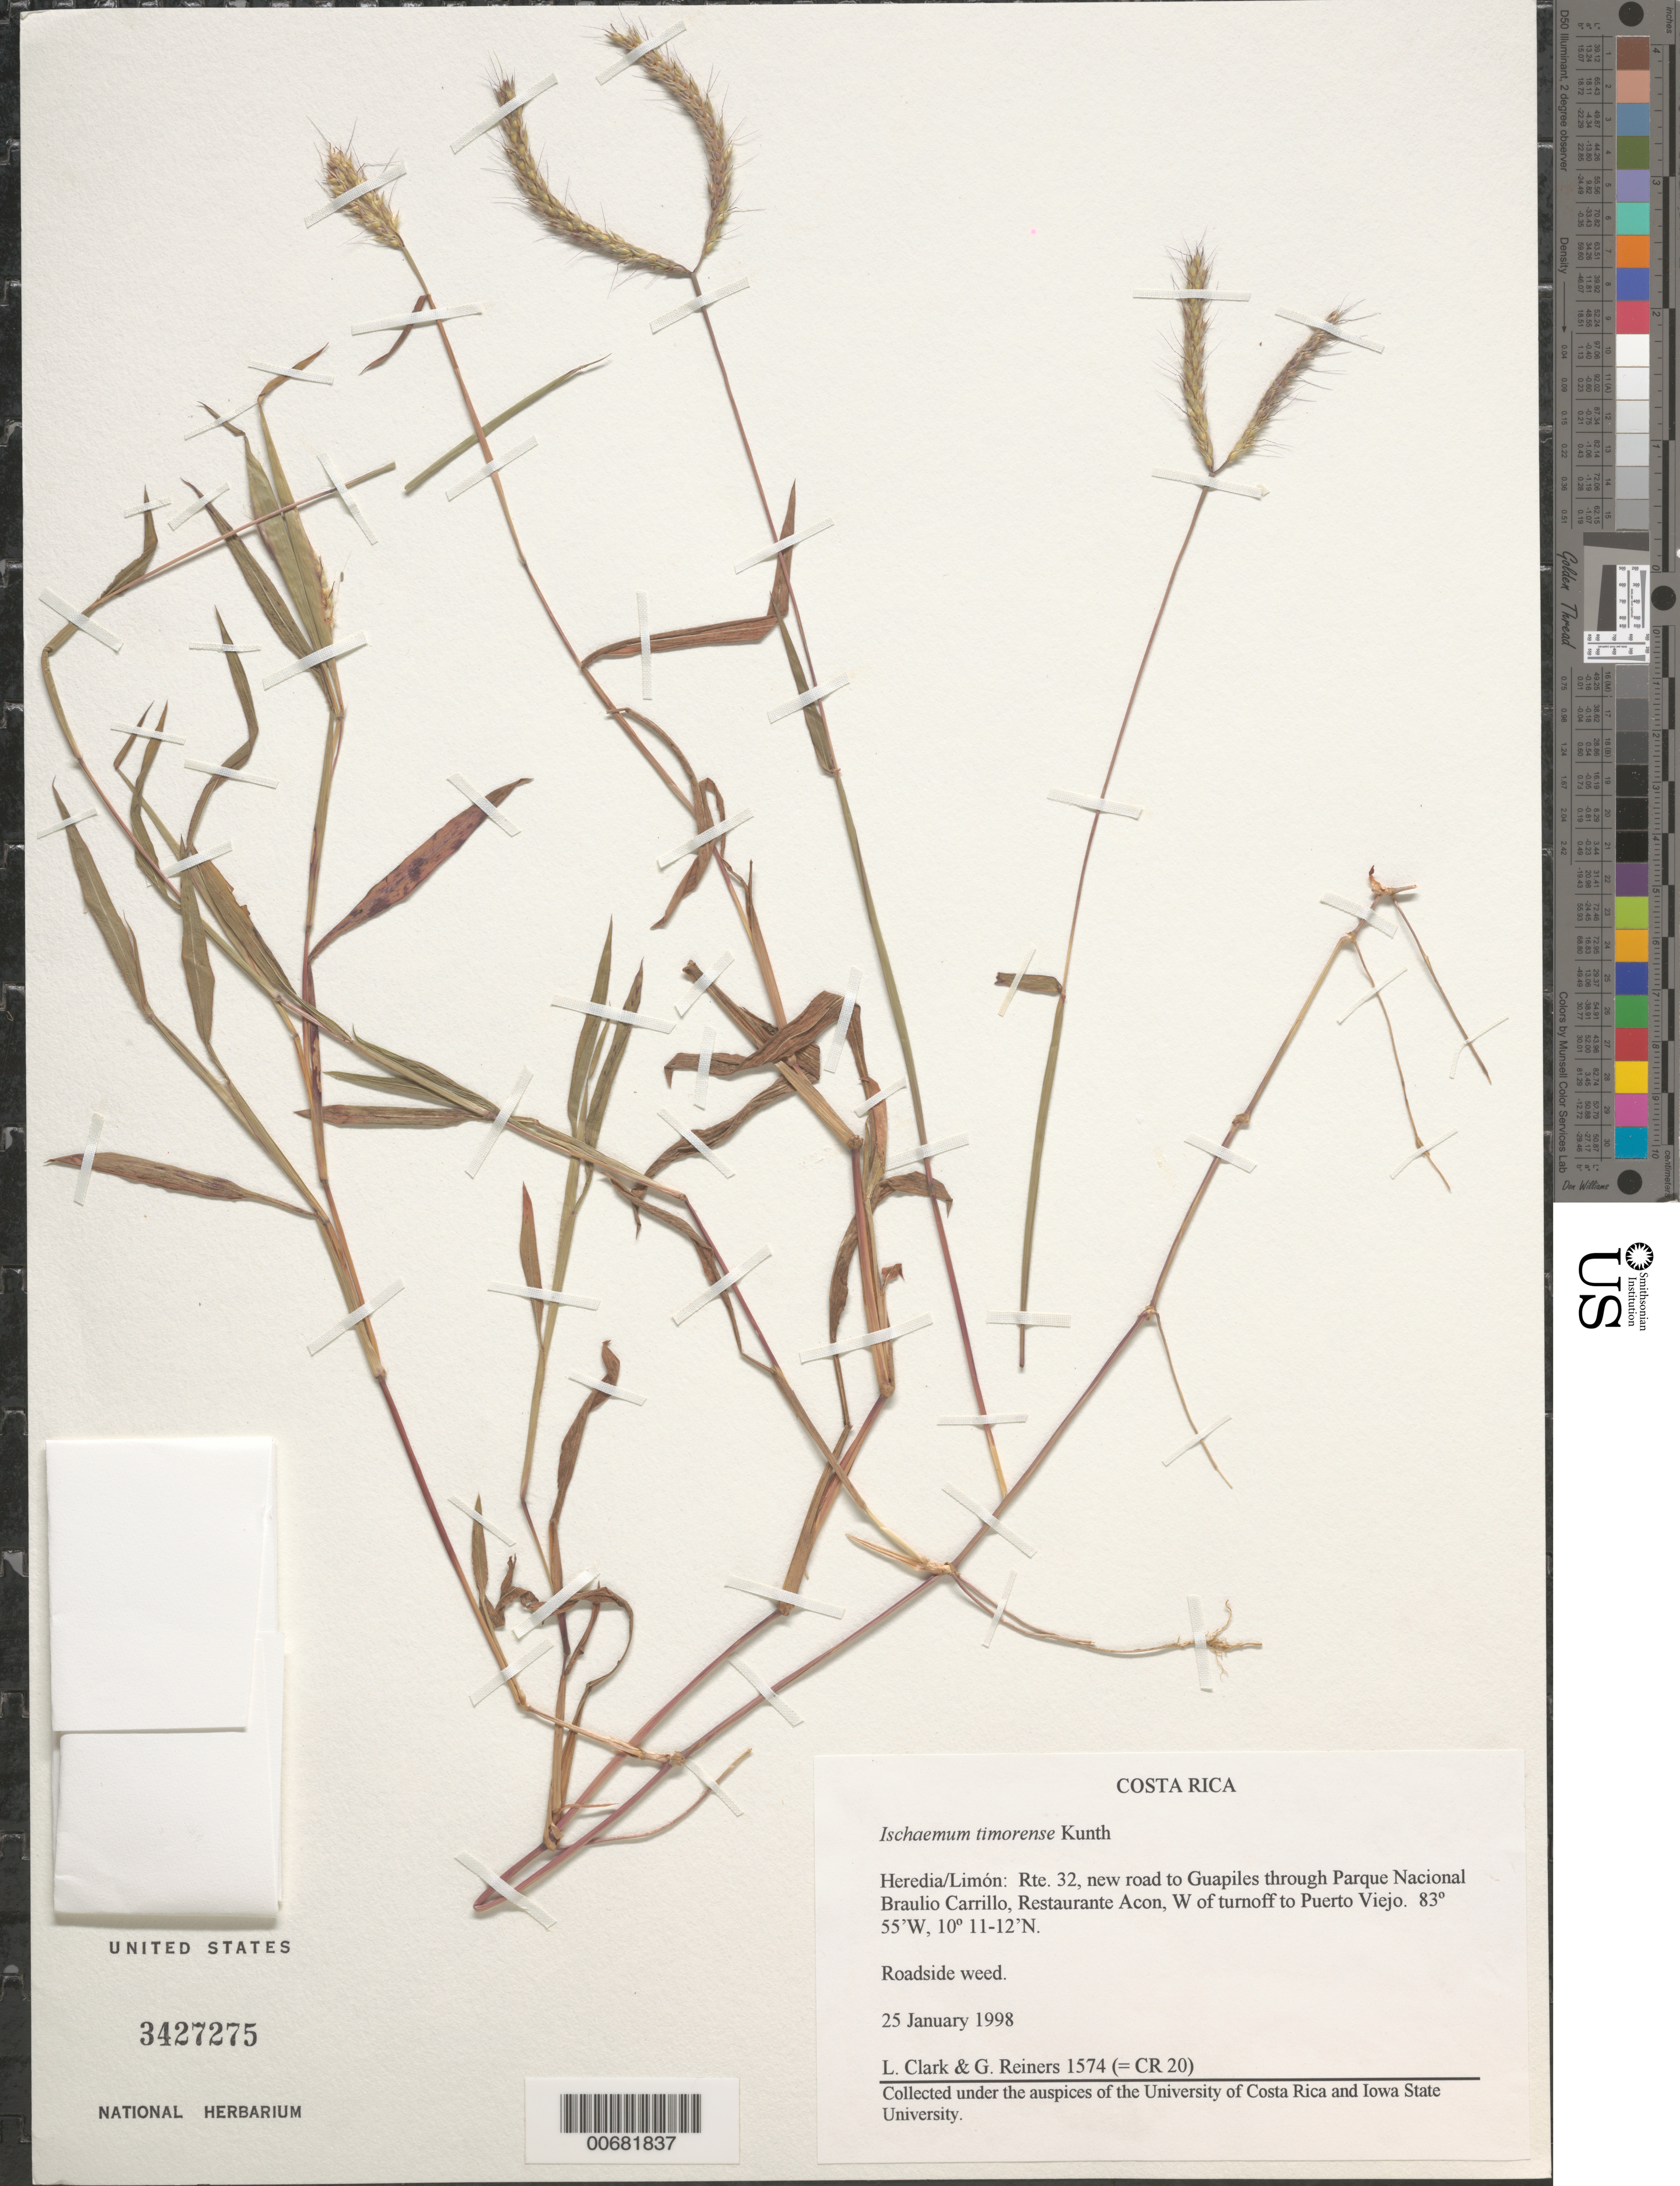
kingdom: Plantae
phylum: Tracheophyta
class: Liliopsida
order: Poales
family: Poaceae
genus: Ischaemum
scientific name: Ischaemum timorense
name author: Kunth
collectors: L. G. Clark & G. Reiners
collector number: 1574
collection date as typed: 25 Jan 1998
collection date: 1998-01-25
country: Costa Rica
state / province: Heredia/Limón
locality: Rte 32 new road to Guapiles through Parque Nacional Braulio Carrillo, Restaurante Acon, W of turnoff to Puerto Viejo.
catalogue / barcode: US 3427275